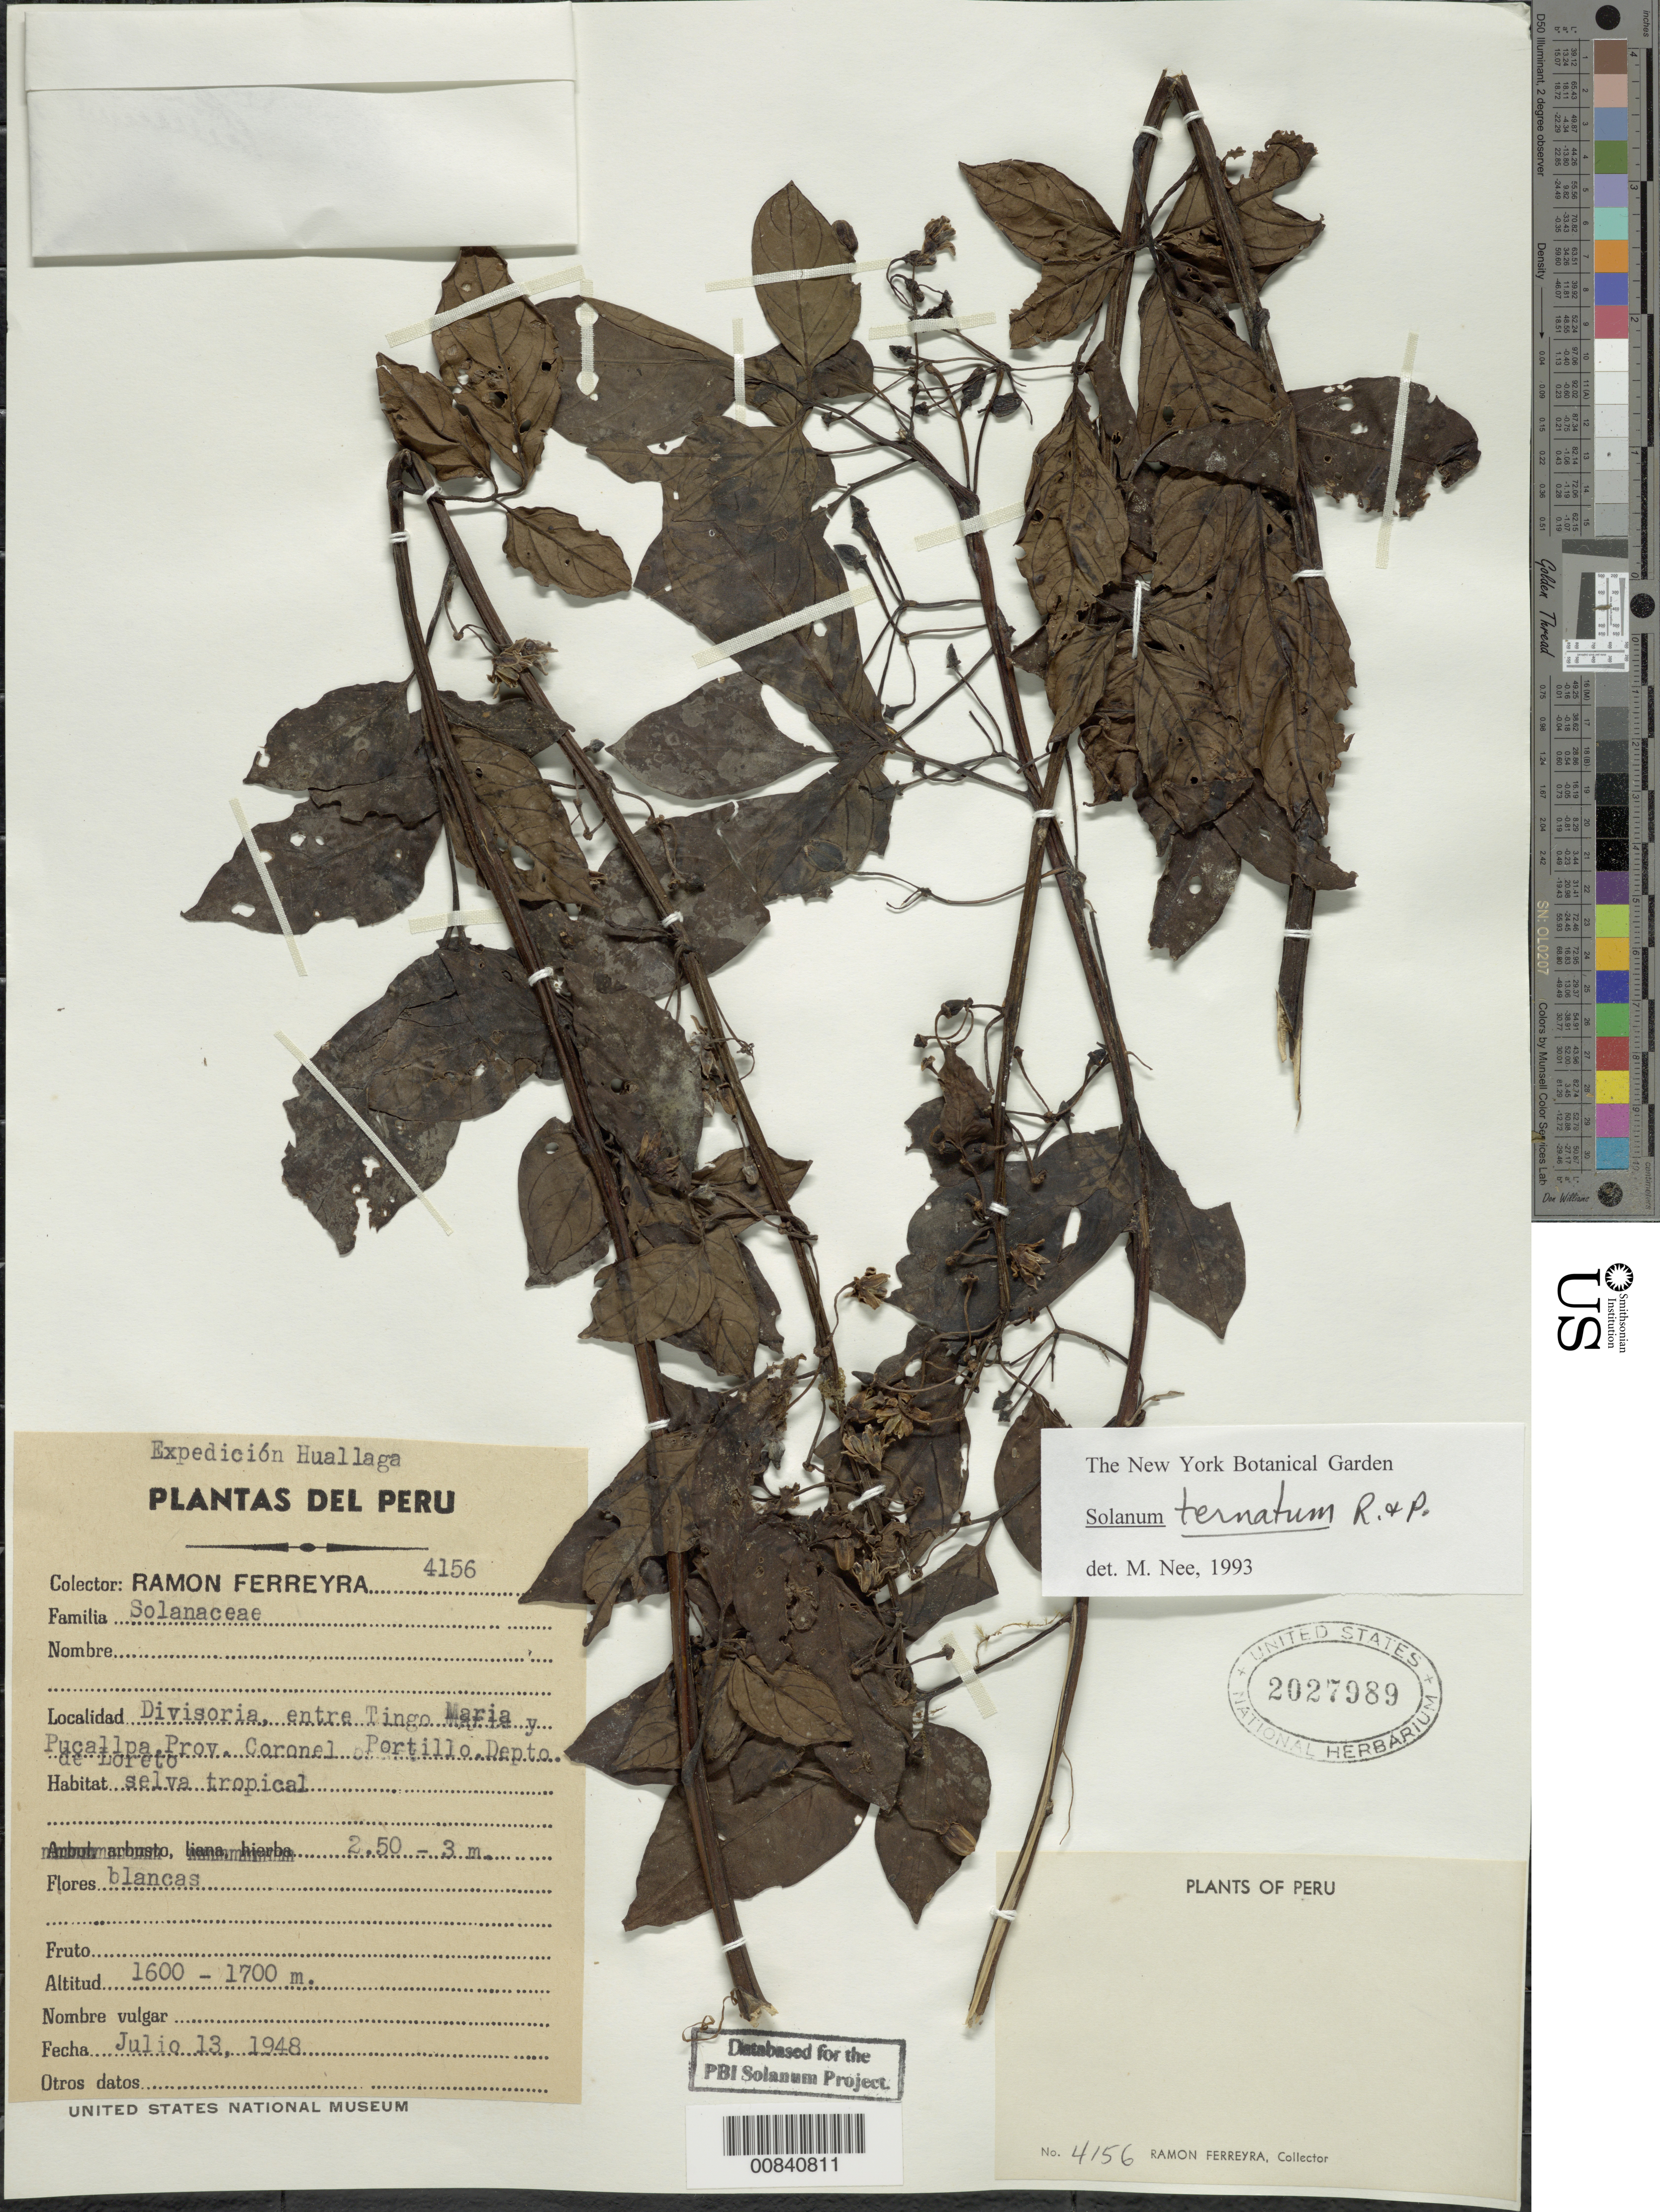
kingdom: Plantae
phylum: Tracheophyta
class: Magnoliopsida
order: Solanales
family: Solanaceae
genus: Solanum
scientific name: Solanum ternatum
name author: Ruiz & Pav.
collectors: R. A. Ferreyra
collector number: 4156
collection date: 1948-07-13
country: Peru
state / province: Loreto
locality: Divisoria, entre Tingo Maria y Pucallpa, Prov. Coronel Portillo, Depto. de Loreto.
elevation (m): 1600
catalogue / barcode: US 2027989